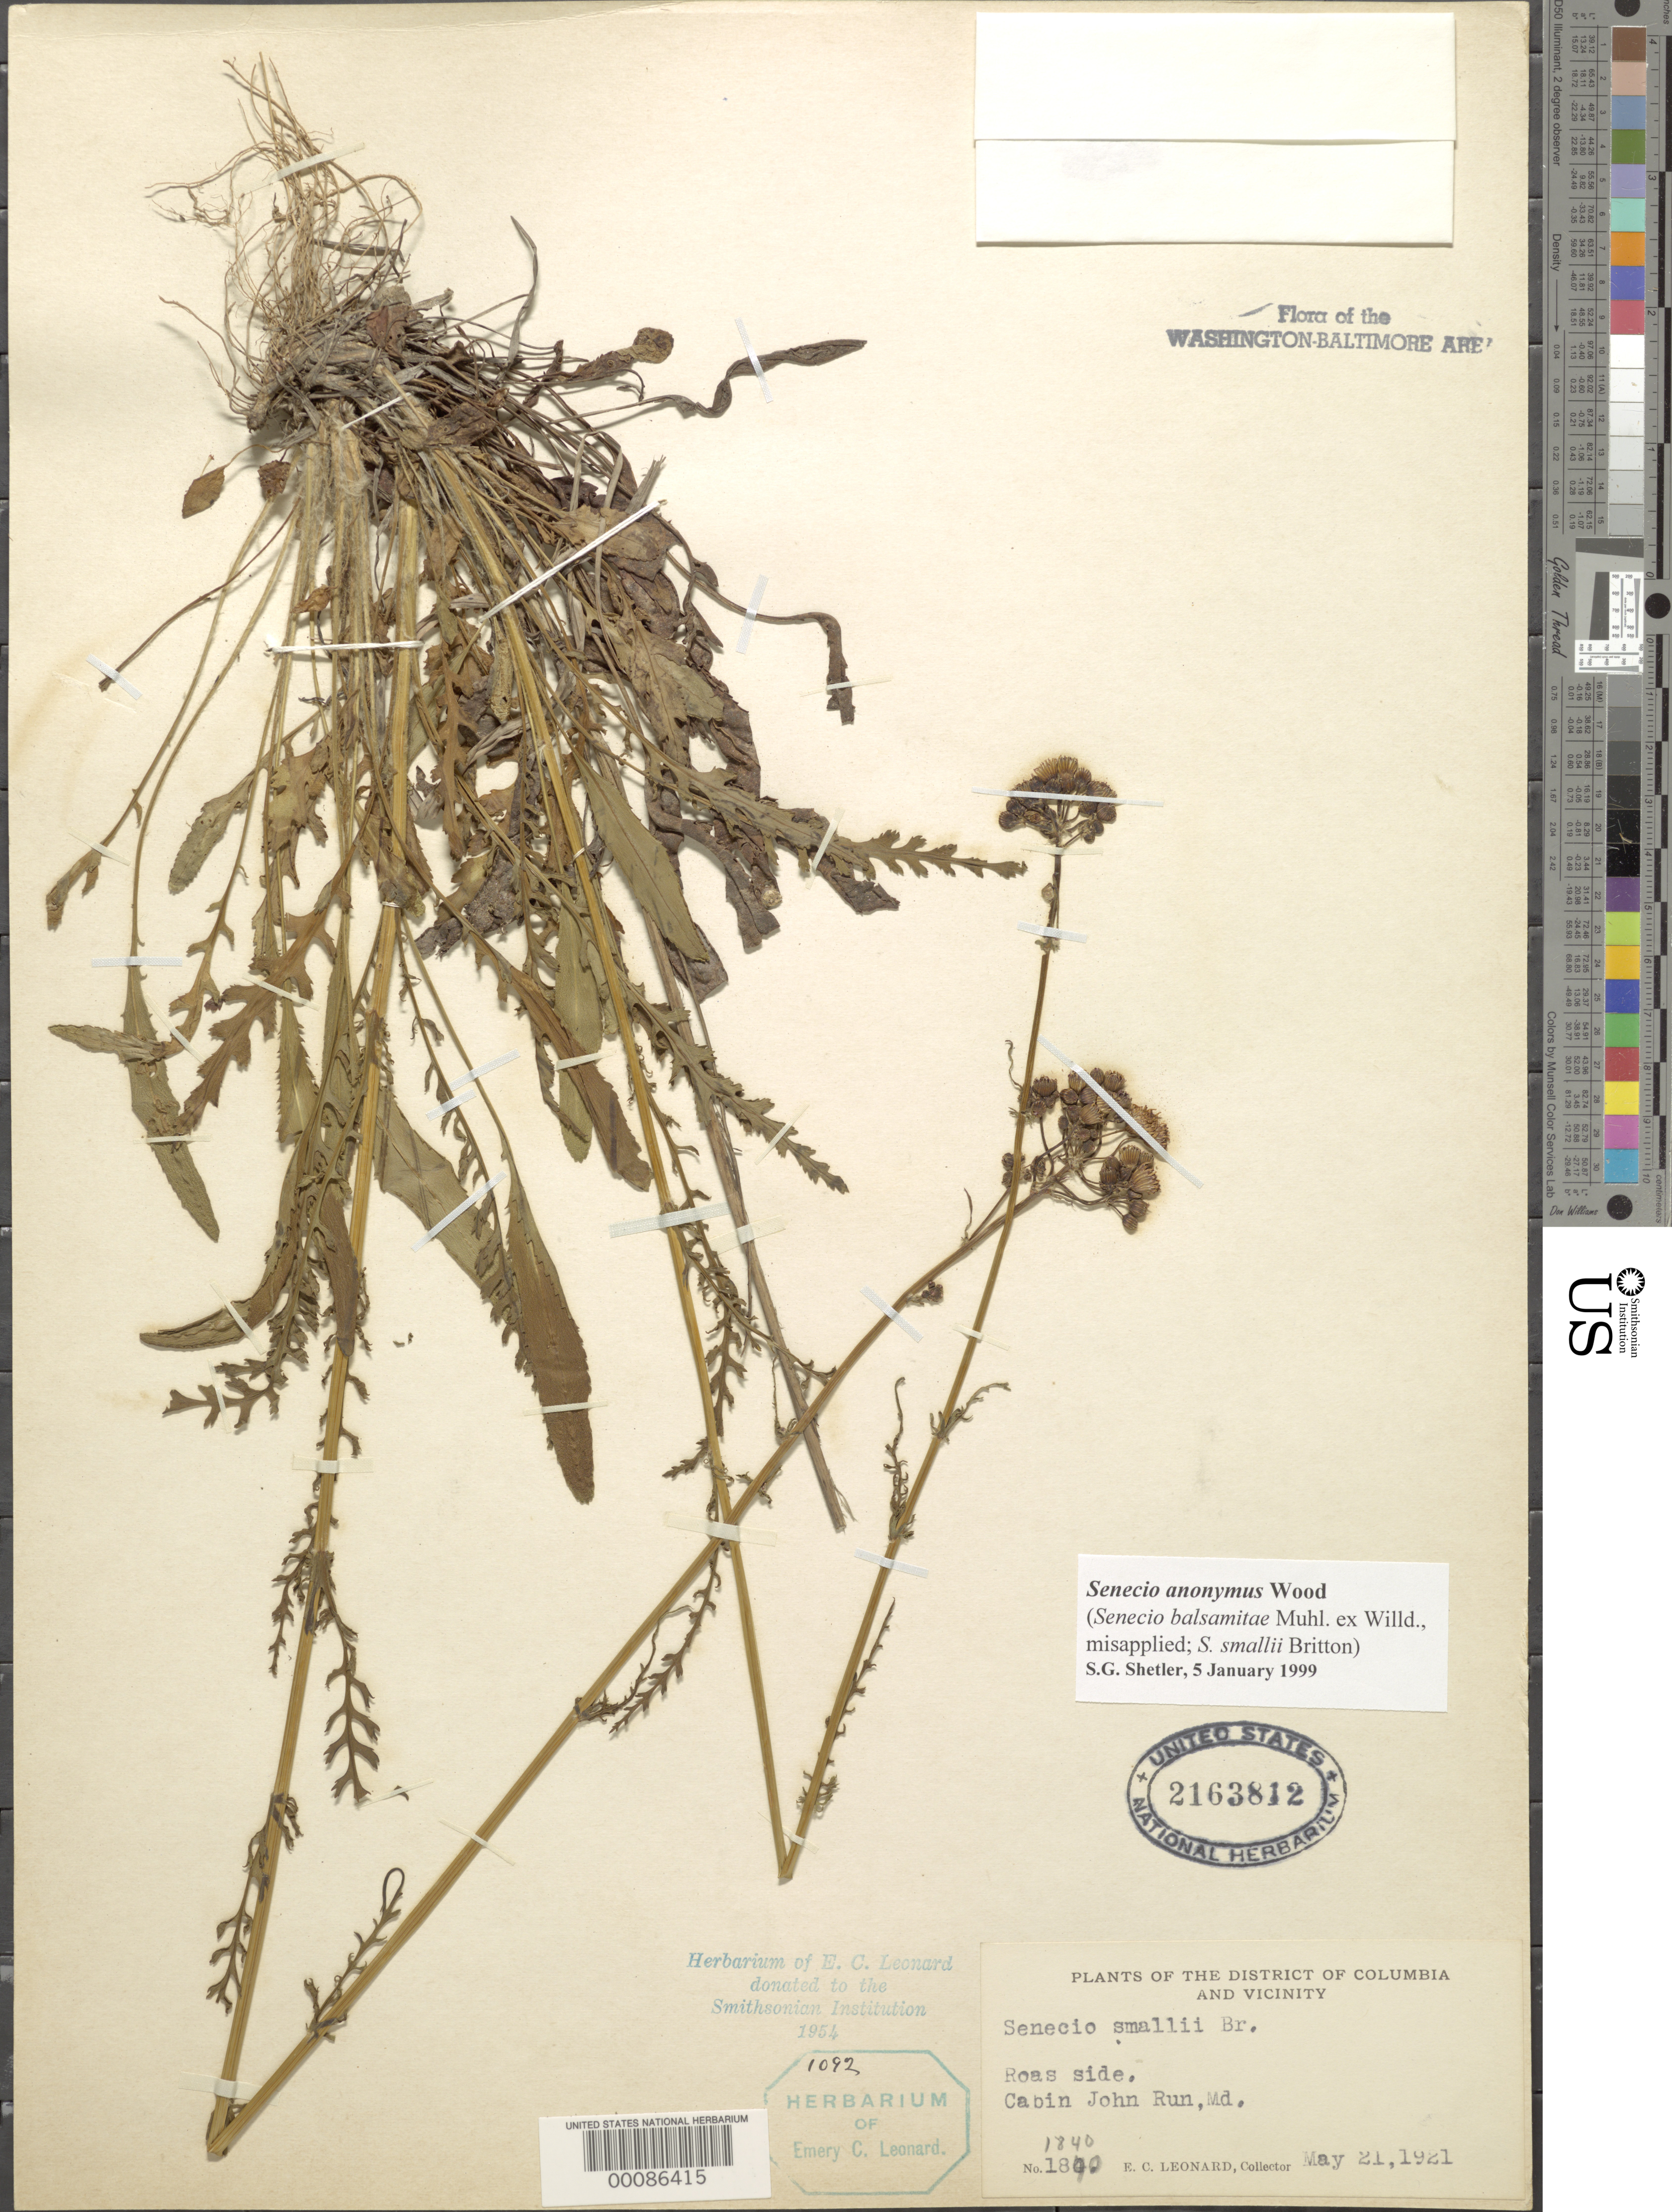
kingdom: Plantae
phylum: Tracheophyta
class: Magnoliopsida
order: Asterales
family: Asteraceae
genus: Packera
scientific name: Packera anonyma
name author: (Alph. Wood) W.A. Weber & Á. Löve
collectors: E. C. Leonard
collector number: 1840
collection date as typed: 21 May 1921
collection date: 1921-05-21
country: United States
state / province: Maryland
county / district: Montgomery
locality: Cabin John Run C. & O. Canal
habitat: Roadside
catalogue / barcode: US 2163812